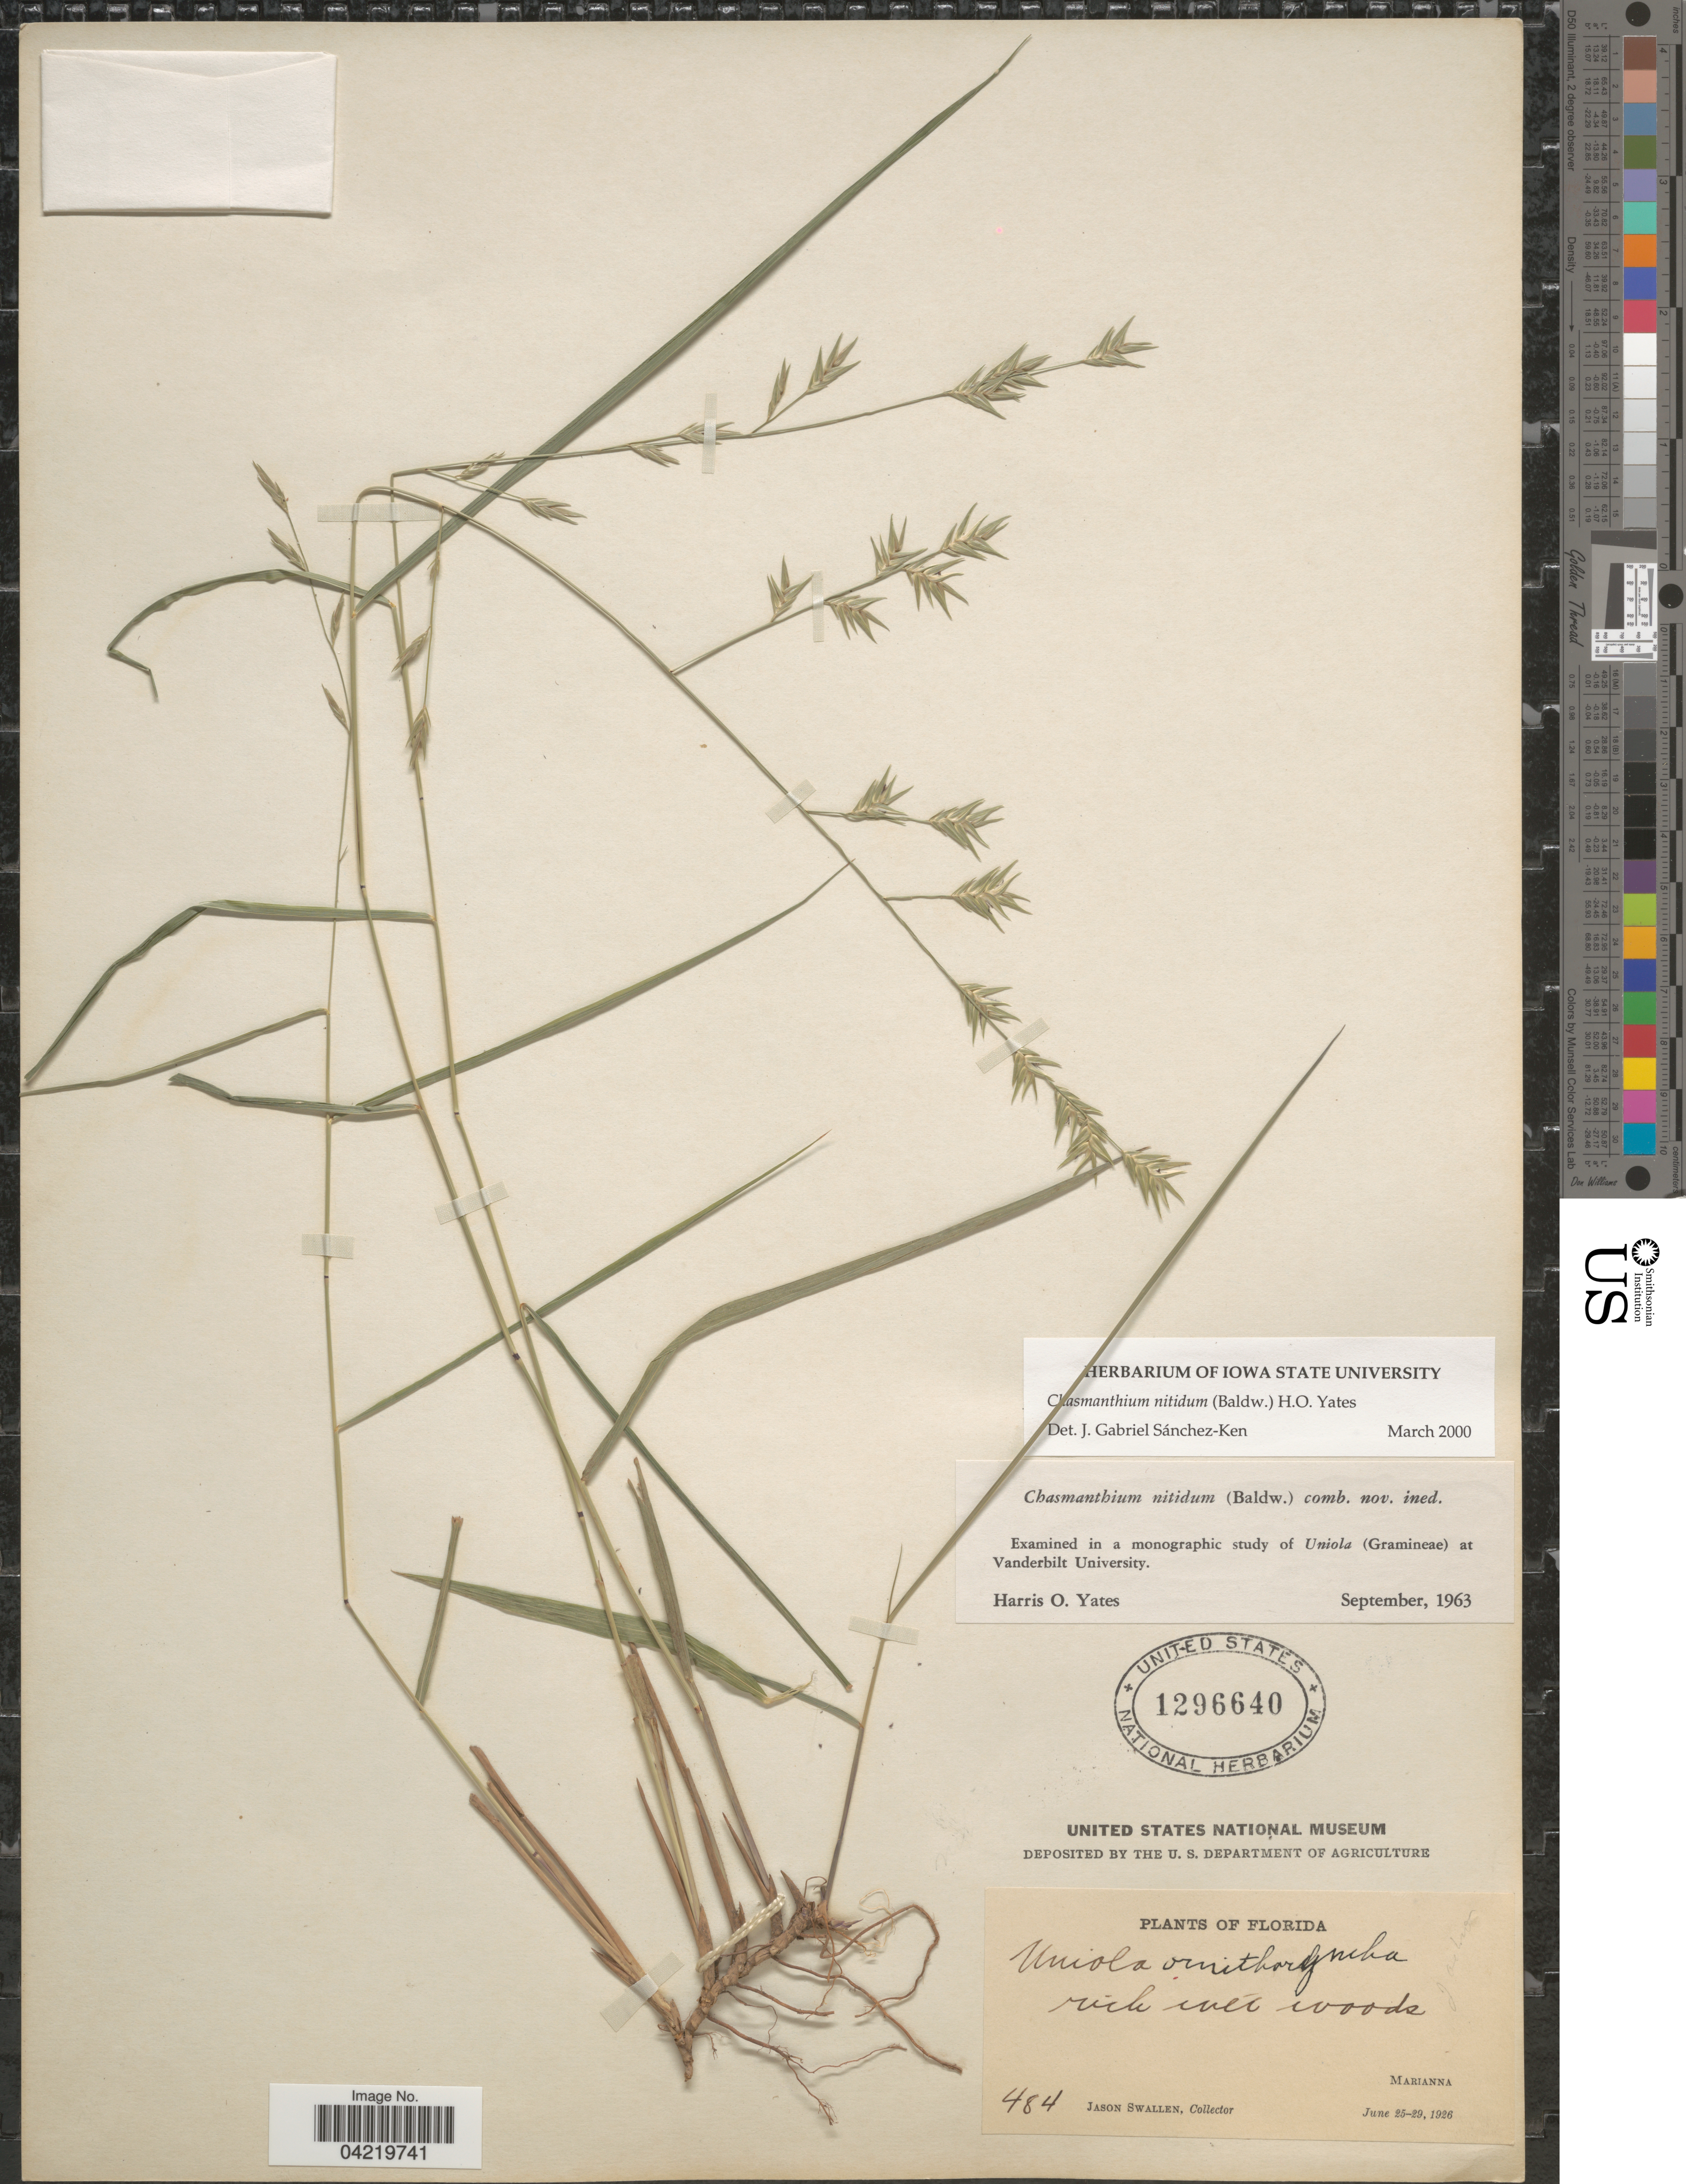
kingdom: Plantae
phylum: Tracheophyta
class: Liliopsida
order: Poales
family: Poaceae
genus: Chasmanthium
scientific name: Chasmanthium nitidum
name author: (Baldwin ex Elliott) H.O. Yates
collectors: J. R. Swallen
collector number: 484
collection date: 1926-06-25/1926-06-29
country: United States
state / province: Florida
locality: Rich wet woods. Marianna.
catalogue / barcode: US 1296640